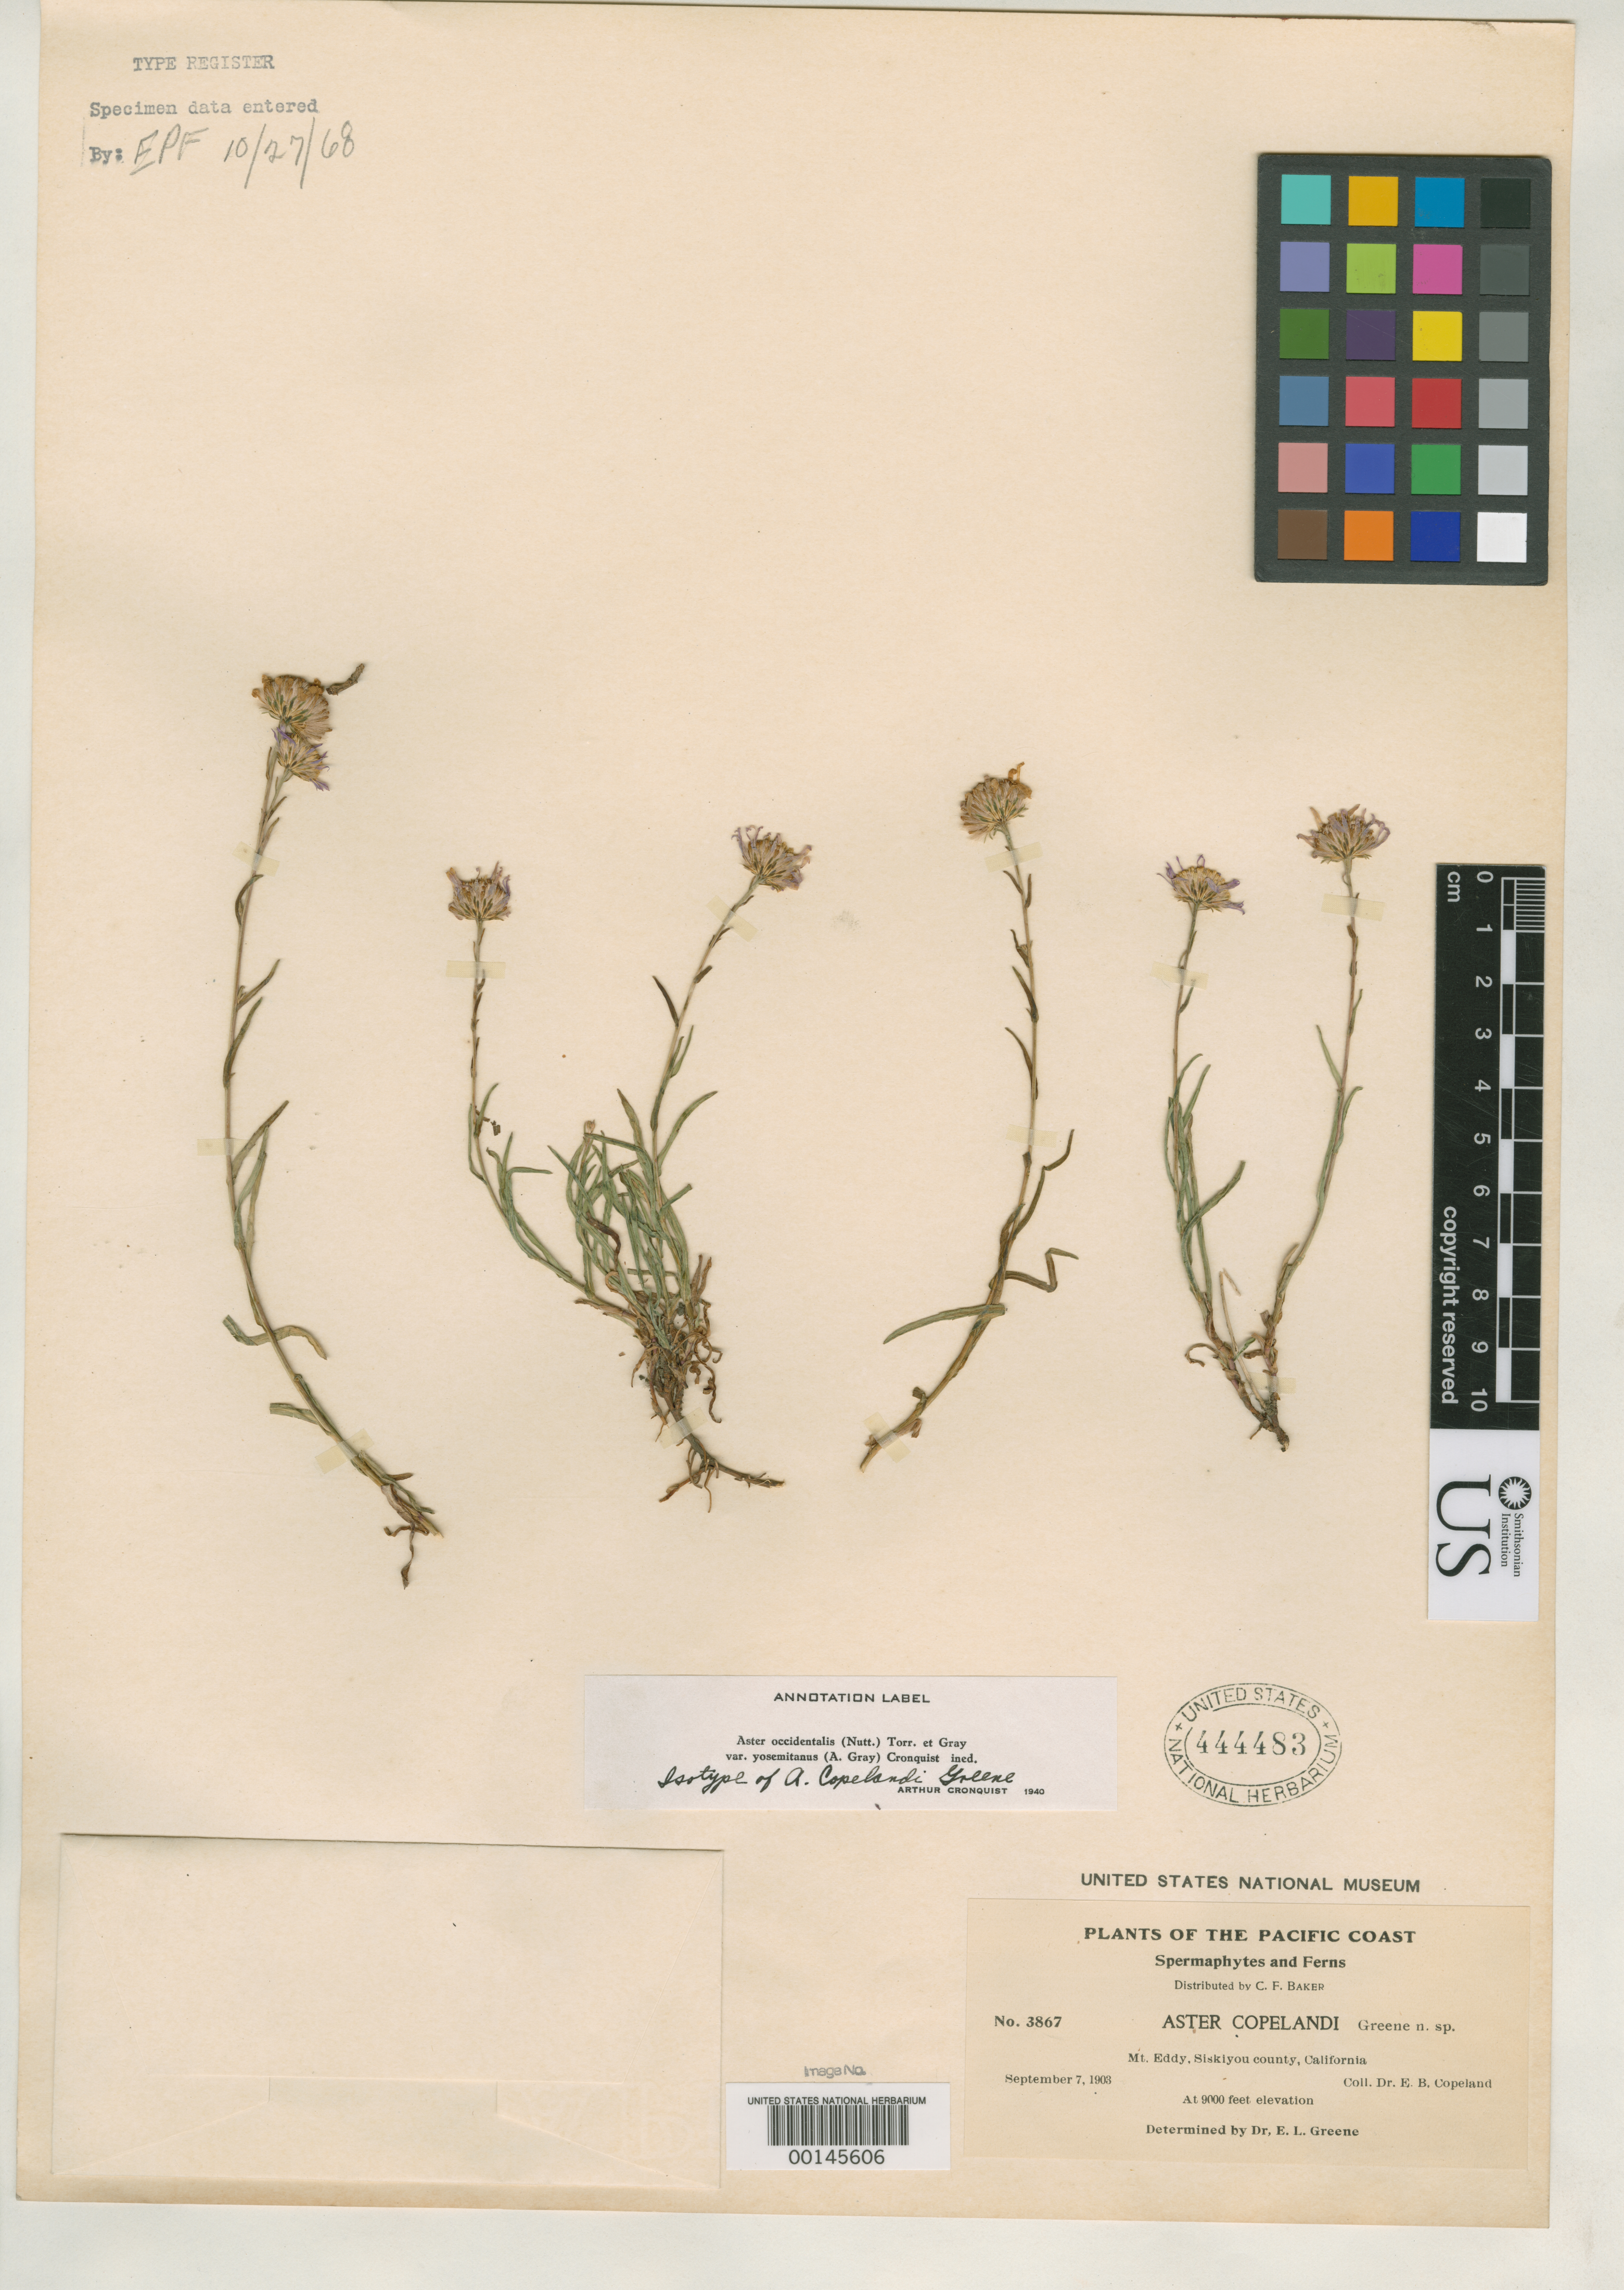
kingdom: Plantae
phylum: Tracheophyta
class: Magnoliopsida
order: Asterales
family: Asteraceae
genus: Aster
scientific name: Aster copelandi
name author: Greene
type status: Isotype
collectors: E. B. Copeland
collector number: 3867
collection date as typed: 07 Sep 1903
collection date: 1903-09-07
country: United States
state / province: California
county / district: Siskiyou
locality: Mt. Eddy.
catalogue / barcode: US 444483